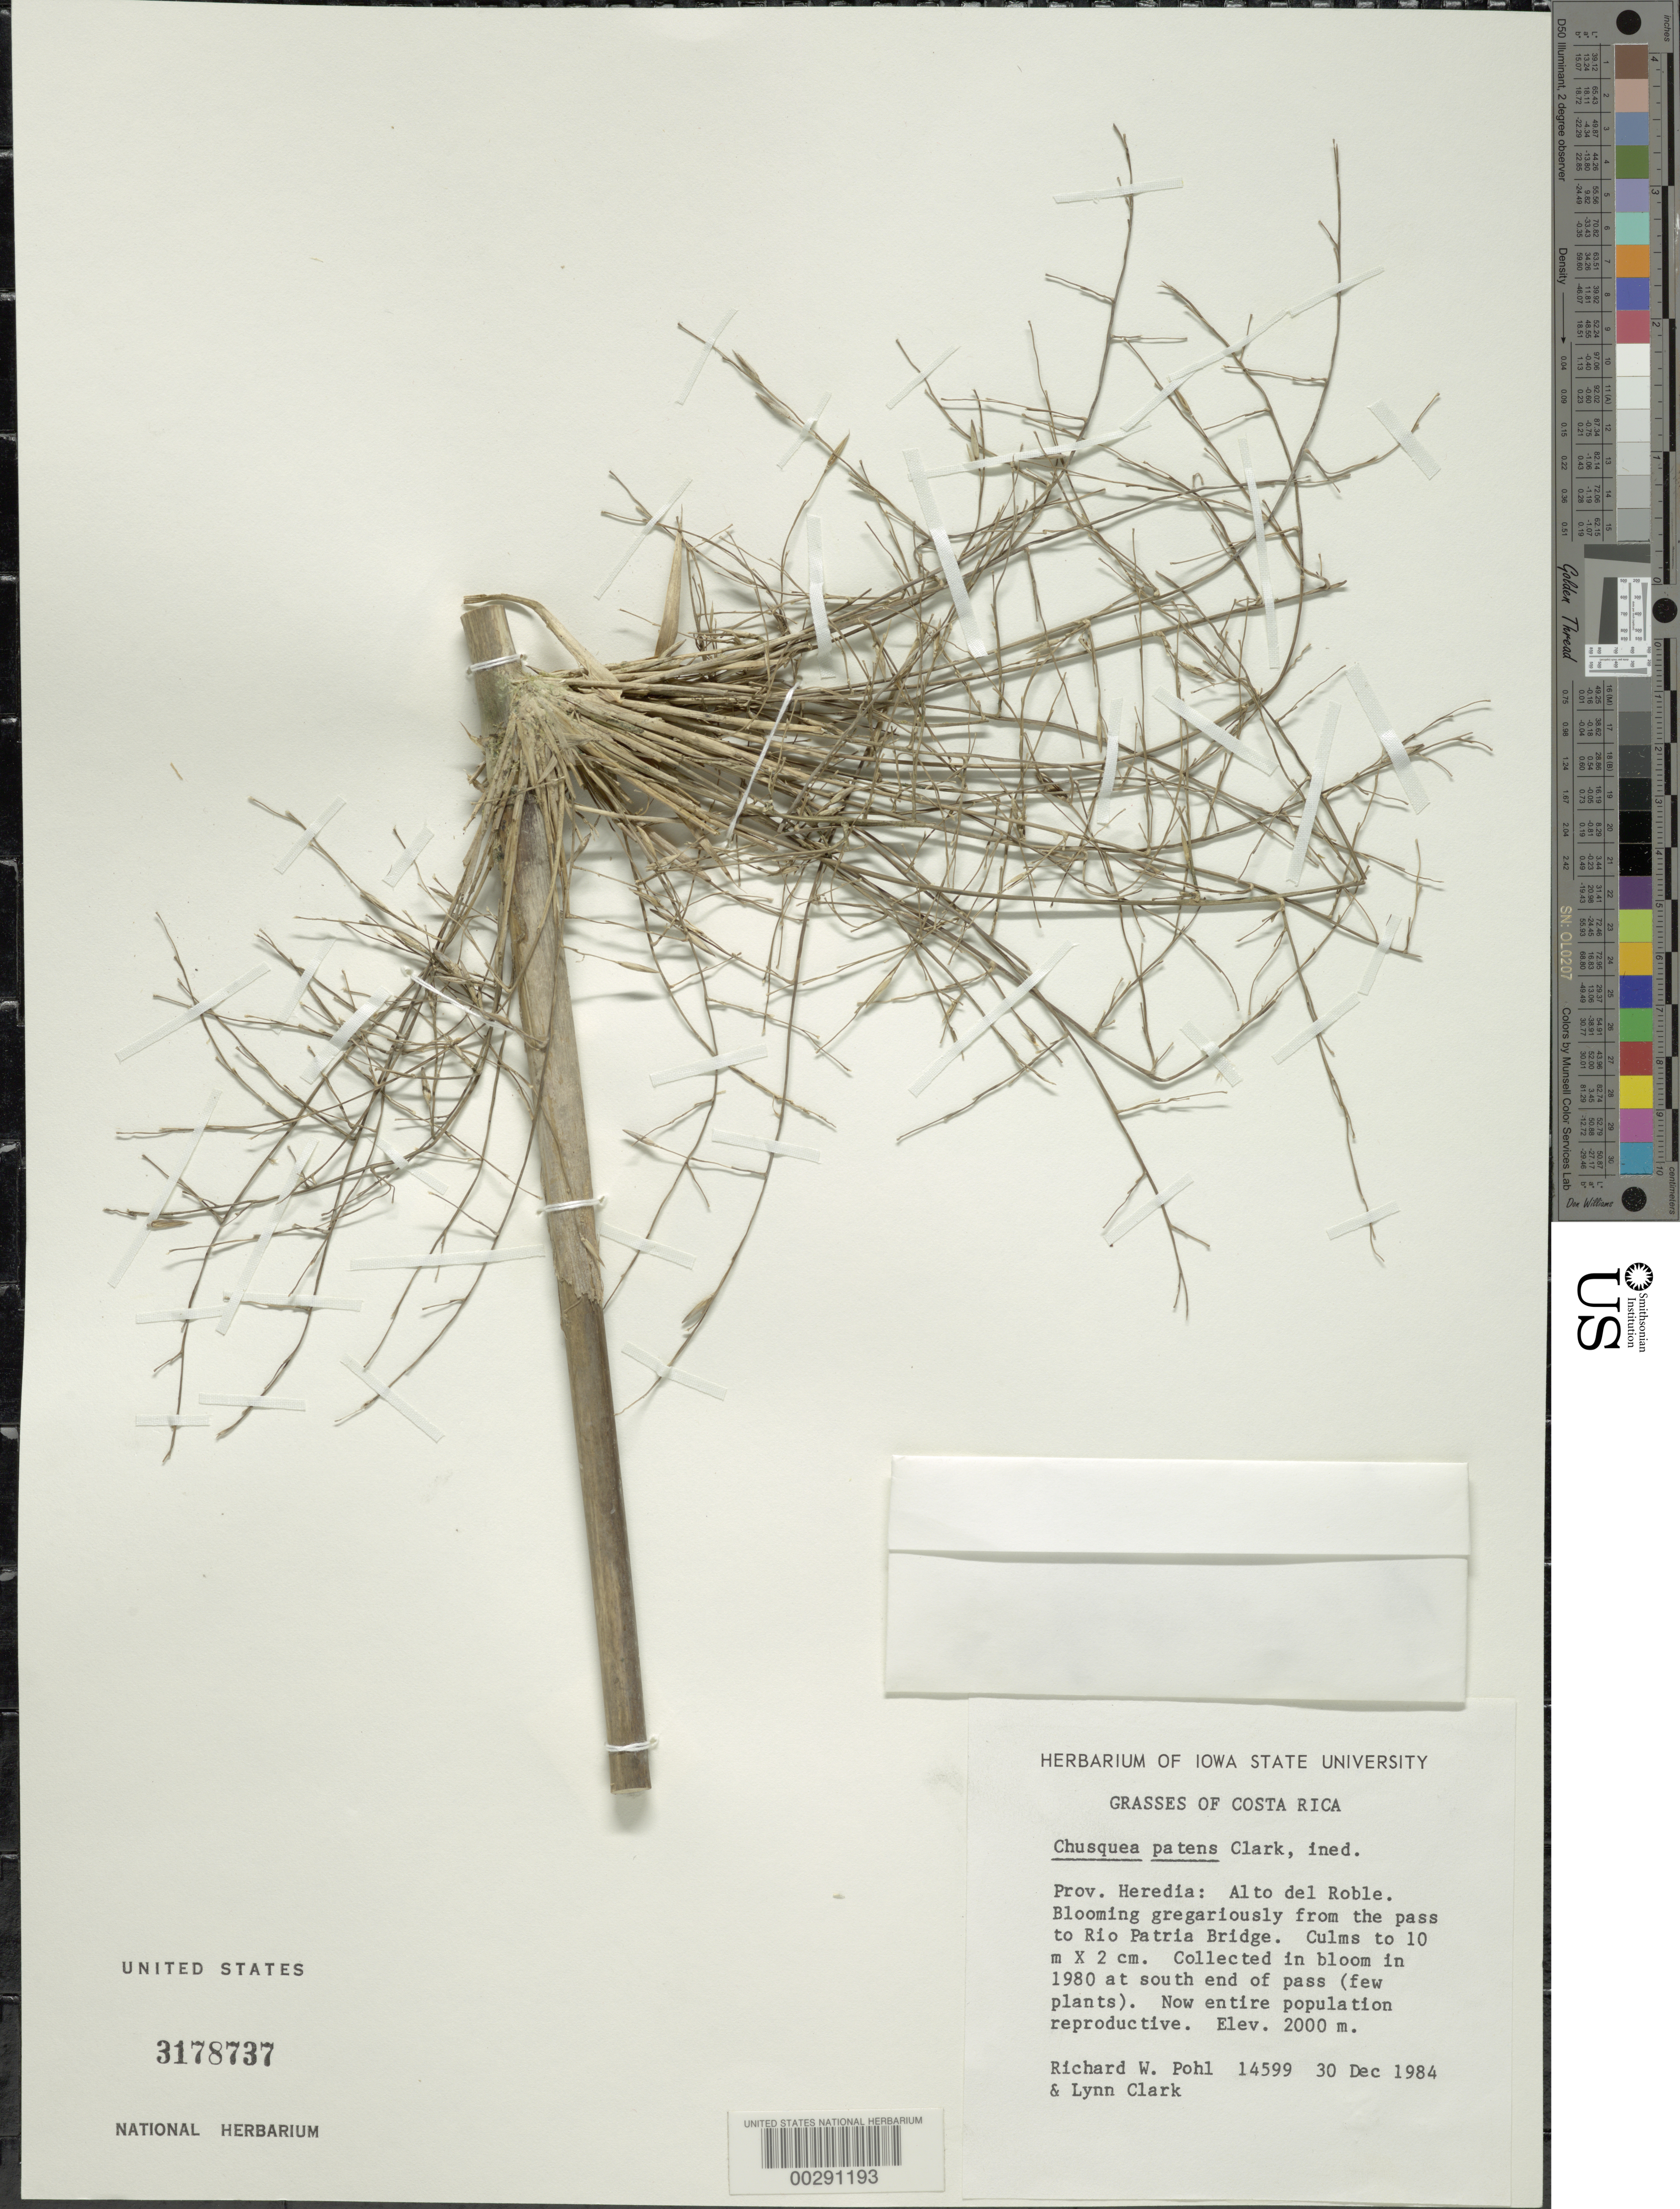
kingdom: Plantae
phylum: Tracheophyta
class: Liliopsida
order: Poales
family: Poaceae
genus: Chusquea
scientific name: Chusquea nutans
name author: L.G. Clark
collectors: R. W. Pohl & L. G. Clark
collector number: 14599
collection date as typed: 30 Dec 1984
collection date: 1984-12-30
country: Costa Rica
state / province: Heredia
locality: Alto del roble; from the pass to rio patria bridge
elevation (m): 2000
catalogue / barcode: US 3178737